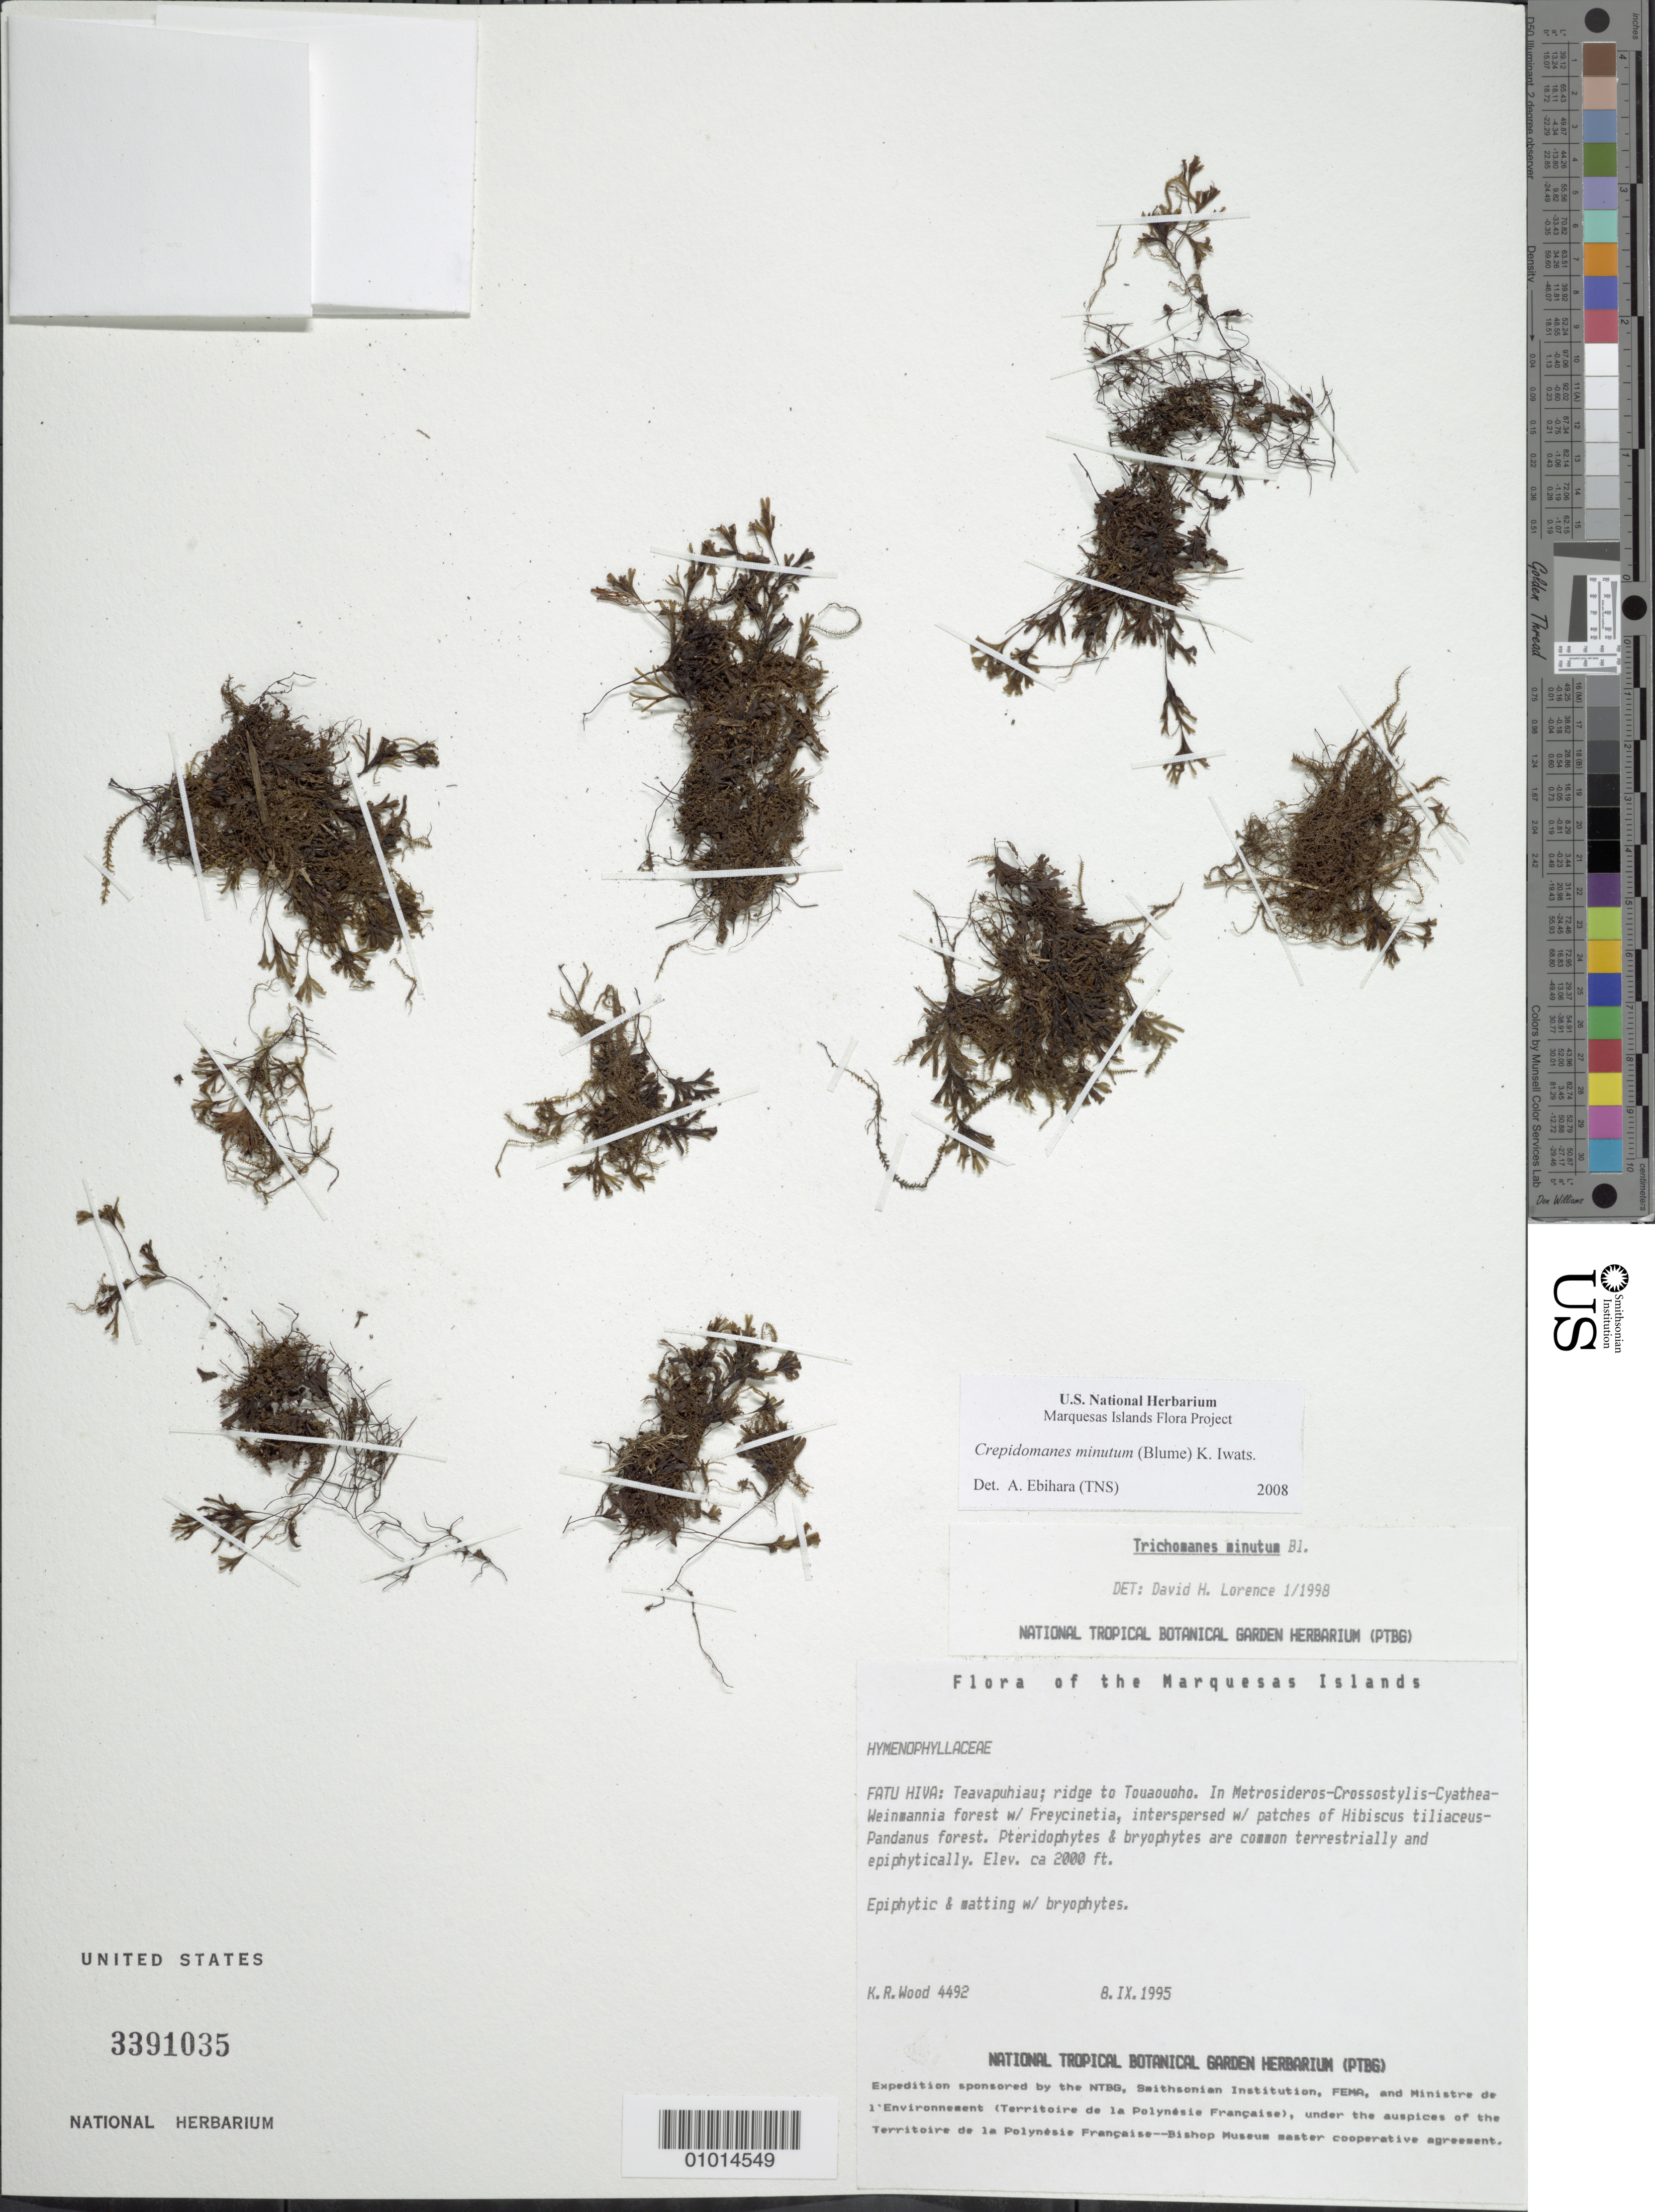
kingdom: Plantae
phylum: Tracheophyta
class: Polypodiopsida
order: Hymenophyllales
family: Hymenophyllaceae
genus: Crepidomanes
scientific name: Crepidomanes minutum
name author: (Blume) K. Iwats.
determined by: Ebihara, A.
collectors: K. R. Wood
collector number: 4492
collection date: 1995-09-08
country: French Polynesia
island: Fatu Hiva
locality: Teavapuhiau, ridge to Touaouoho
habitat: Metrosideros-Crossostylis-Cyathea-Weinmannia w/ Freycinetia, interspersed w/ Hibiscus tiliaceus-Pandanus forest. Pteridophytes & bryophytes are common terrestrially and epiphytically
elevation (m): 610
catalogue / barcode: US 3391035